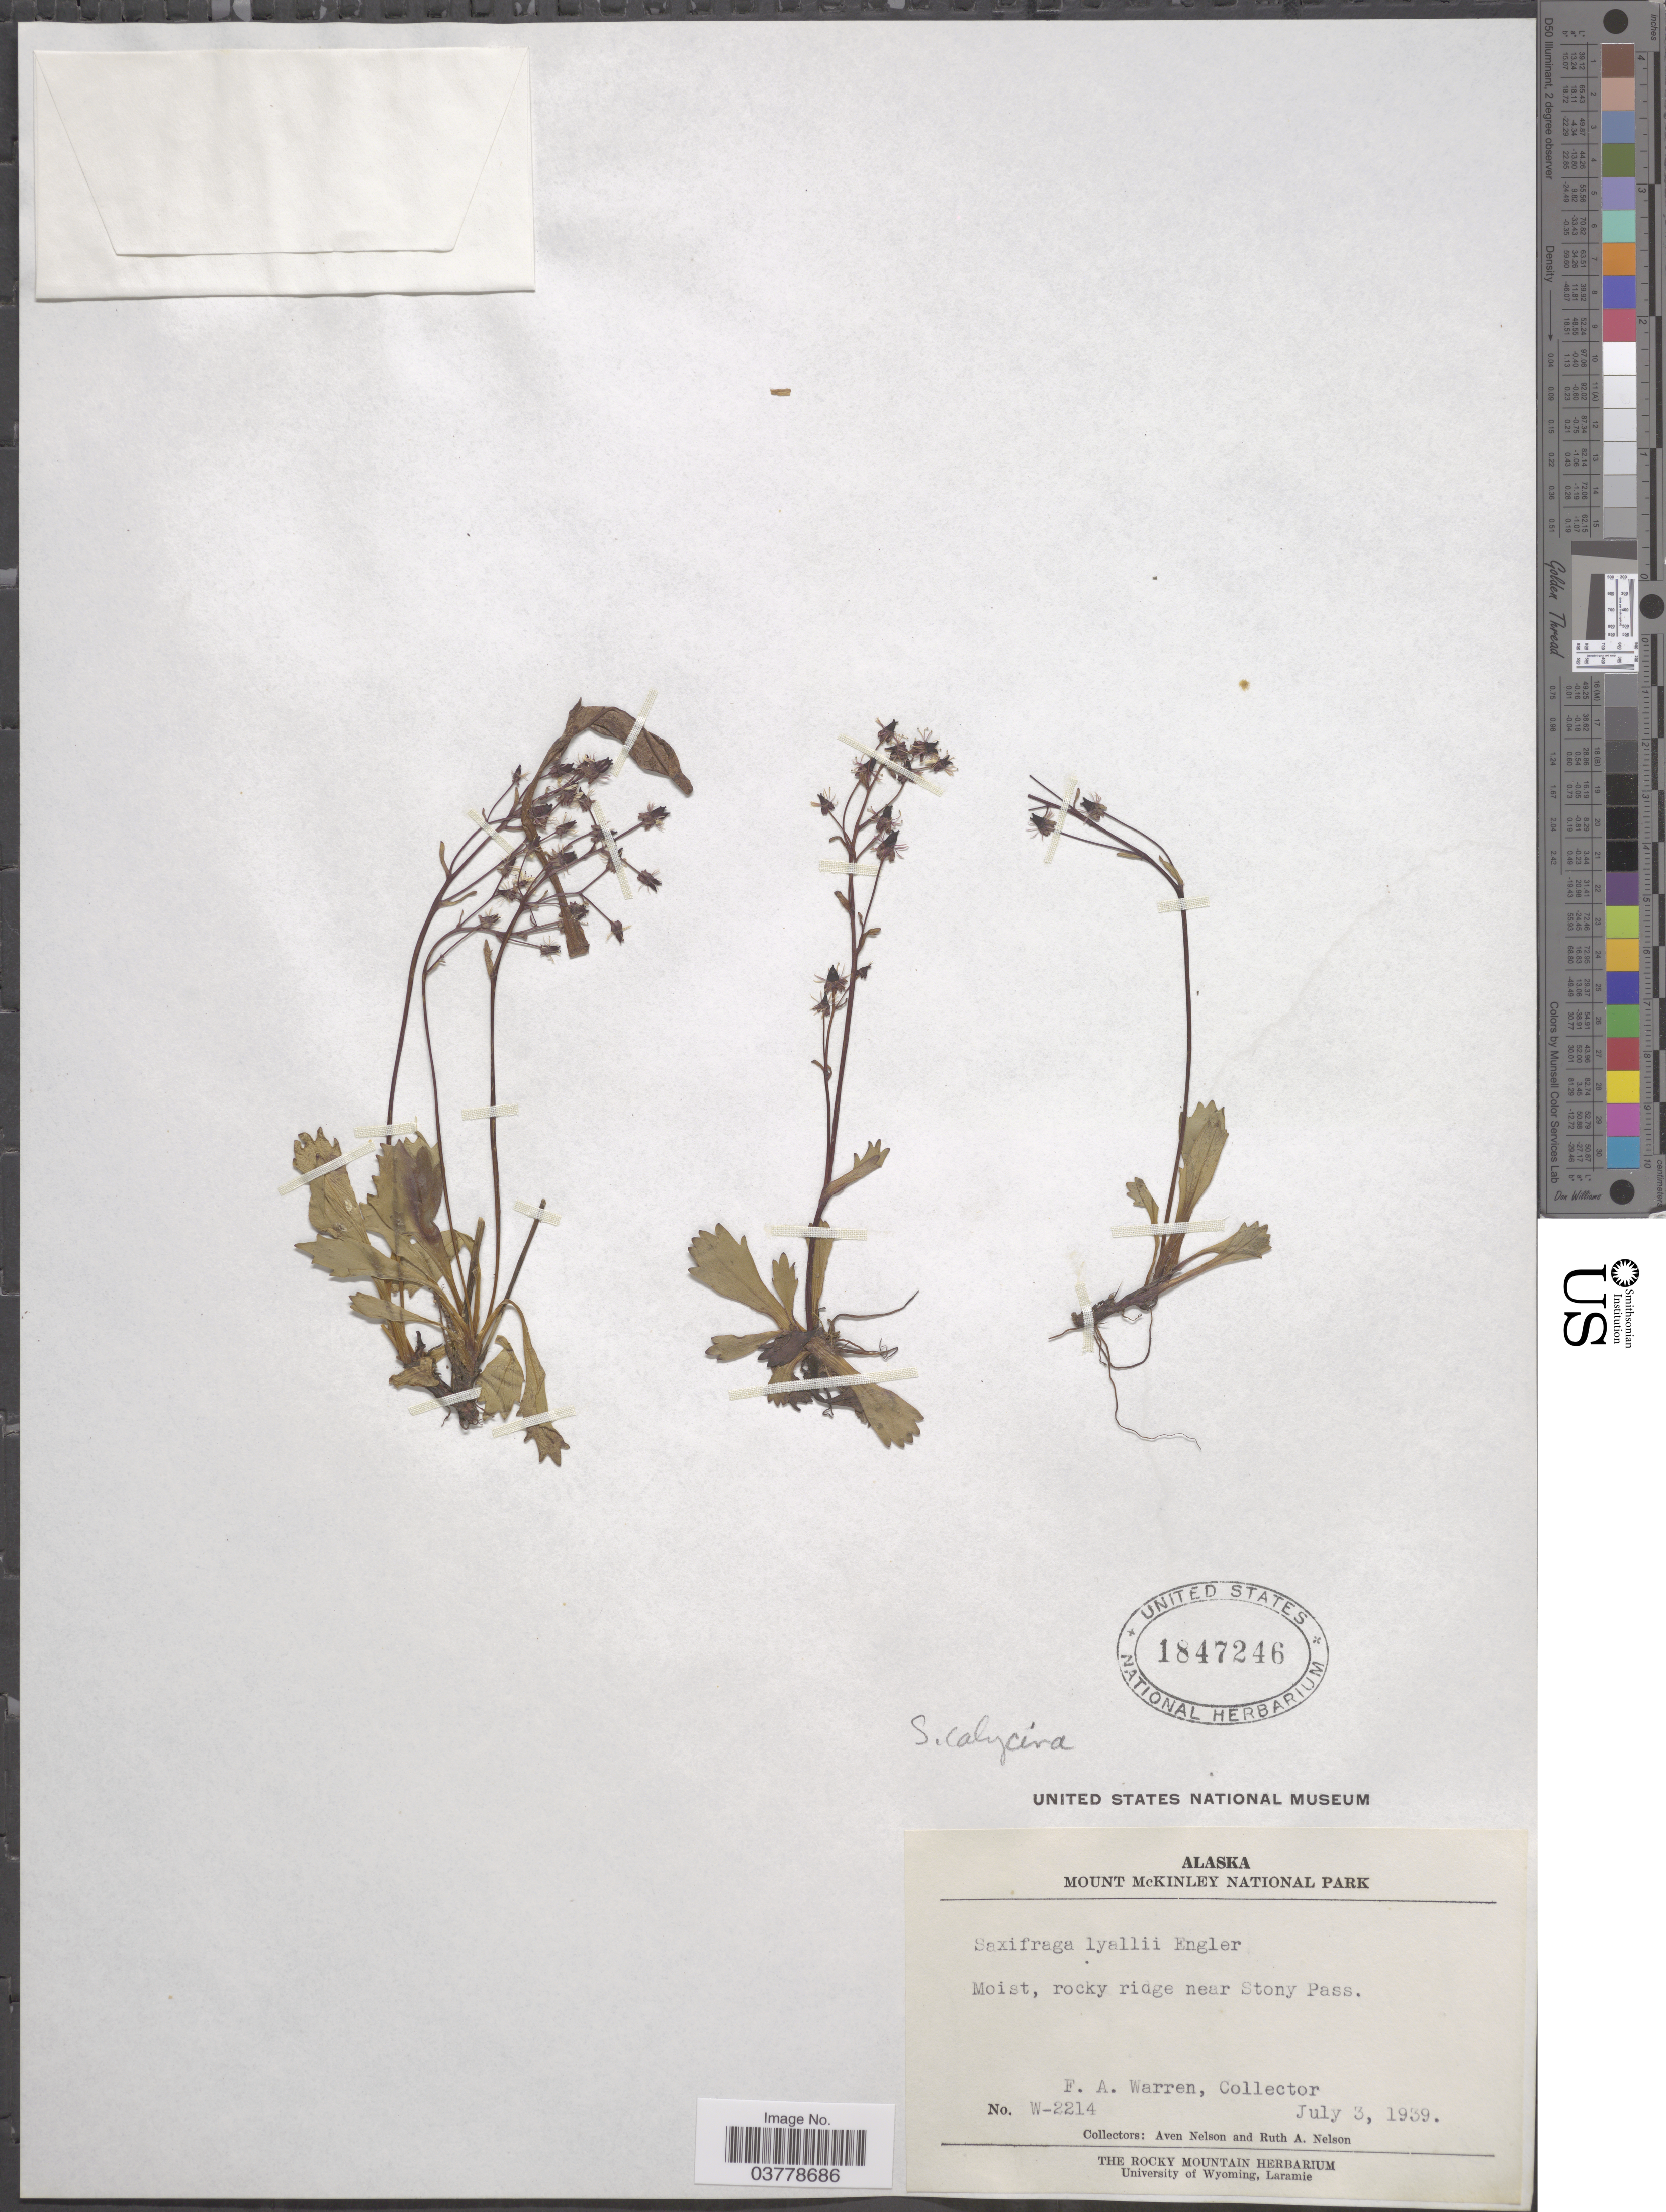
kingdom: Plantae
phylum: Tracheophyta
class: Magnoliopsida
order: Saxifragales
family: Saxifragaceae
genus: Micranthes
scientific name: Micranthes calycina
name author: (Sternb.) Gornall & H. Ohba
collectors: F. Warren, A. Nelson & R. A. Nelson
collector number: W-2214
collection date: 1939-07-03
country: United States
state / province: Alaska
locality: Mount McKinley National Park. Rocky ridge near Stony Pass.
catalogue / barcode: US 1847246